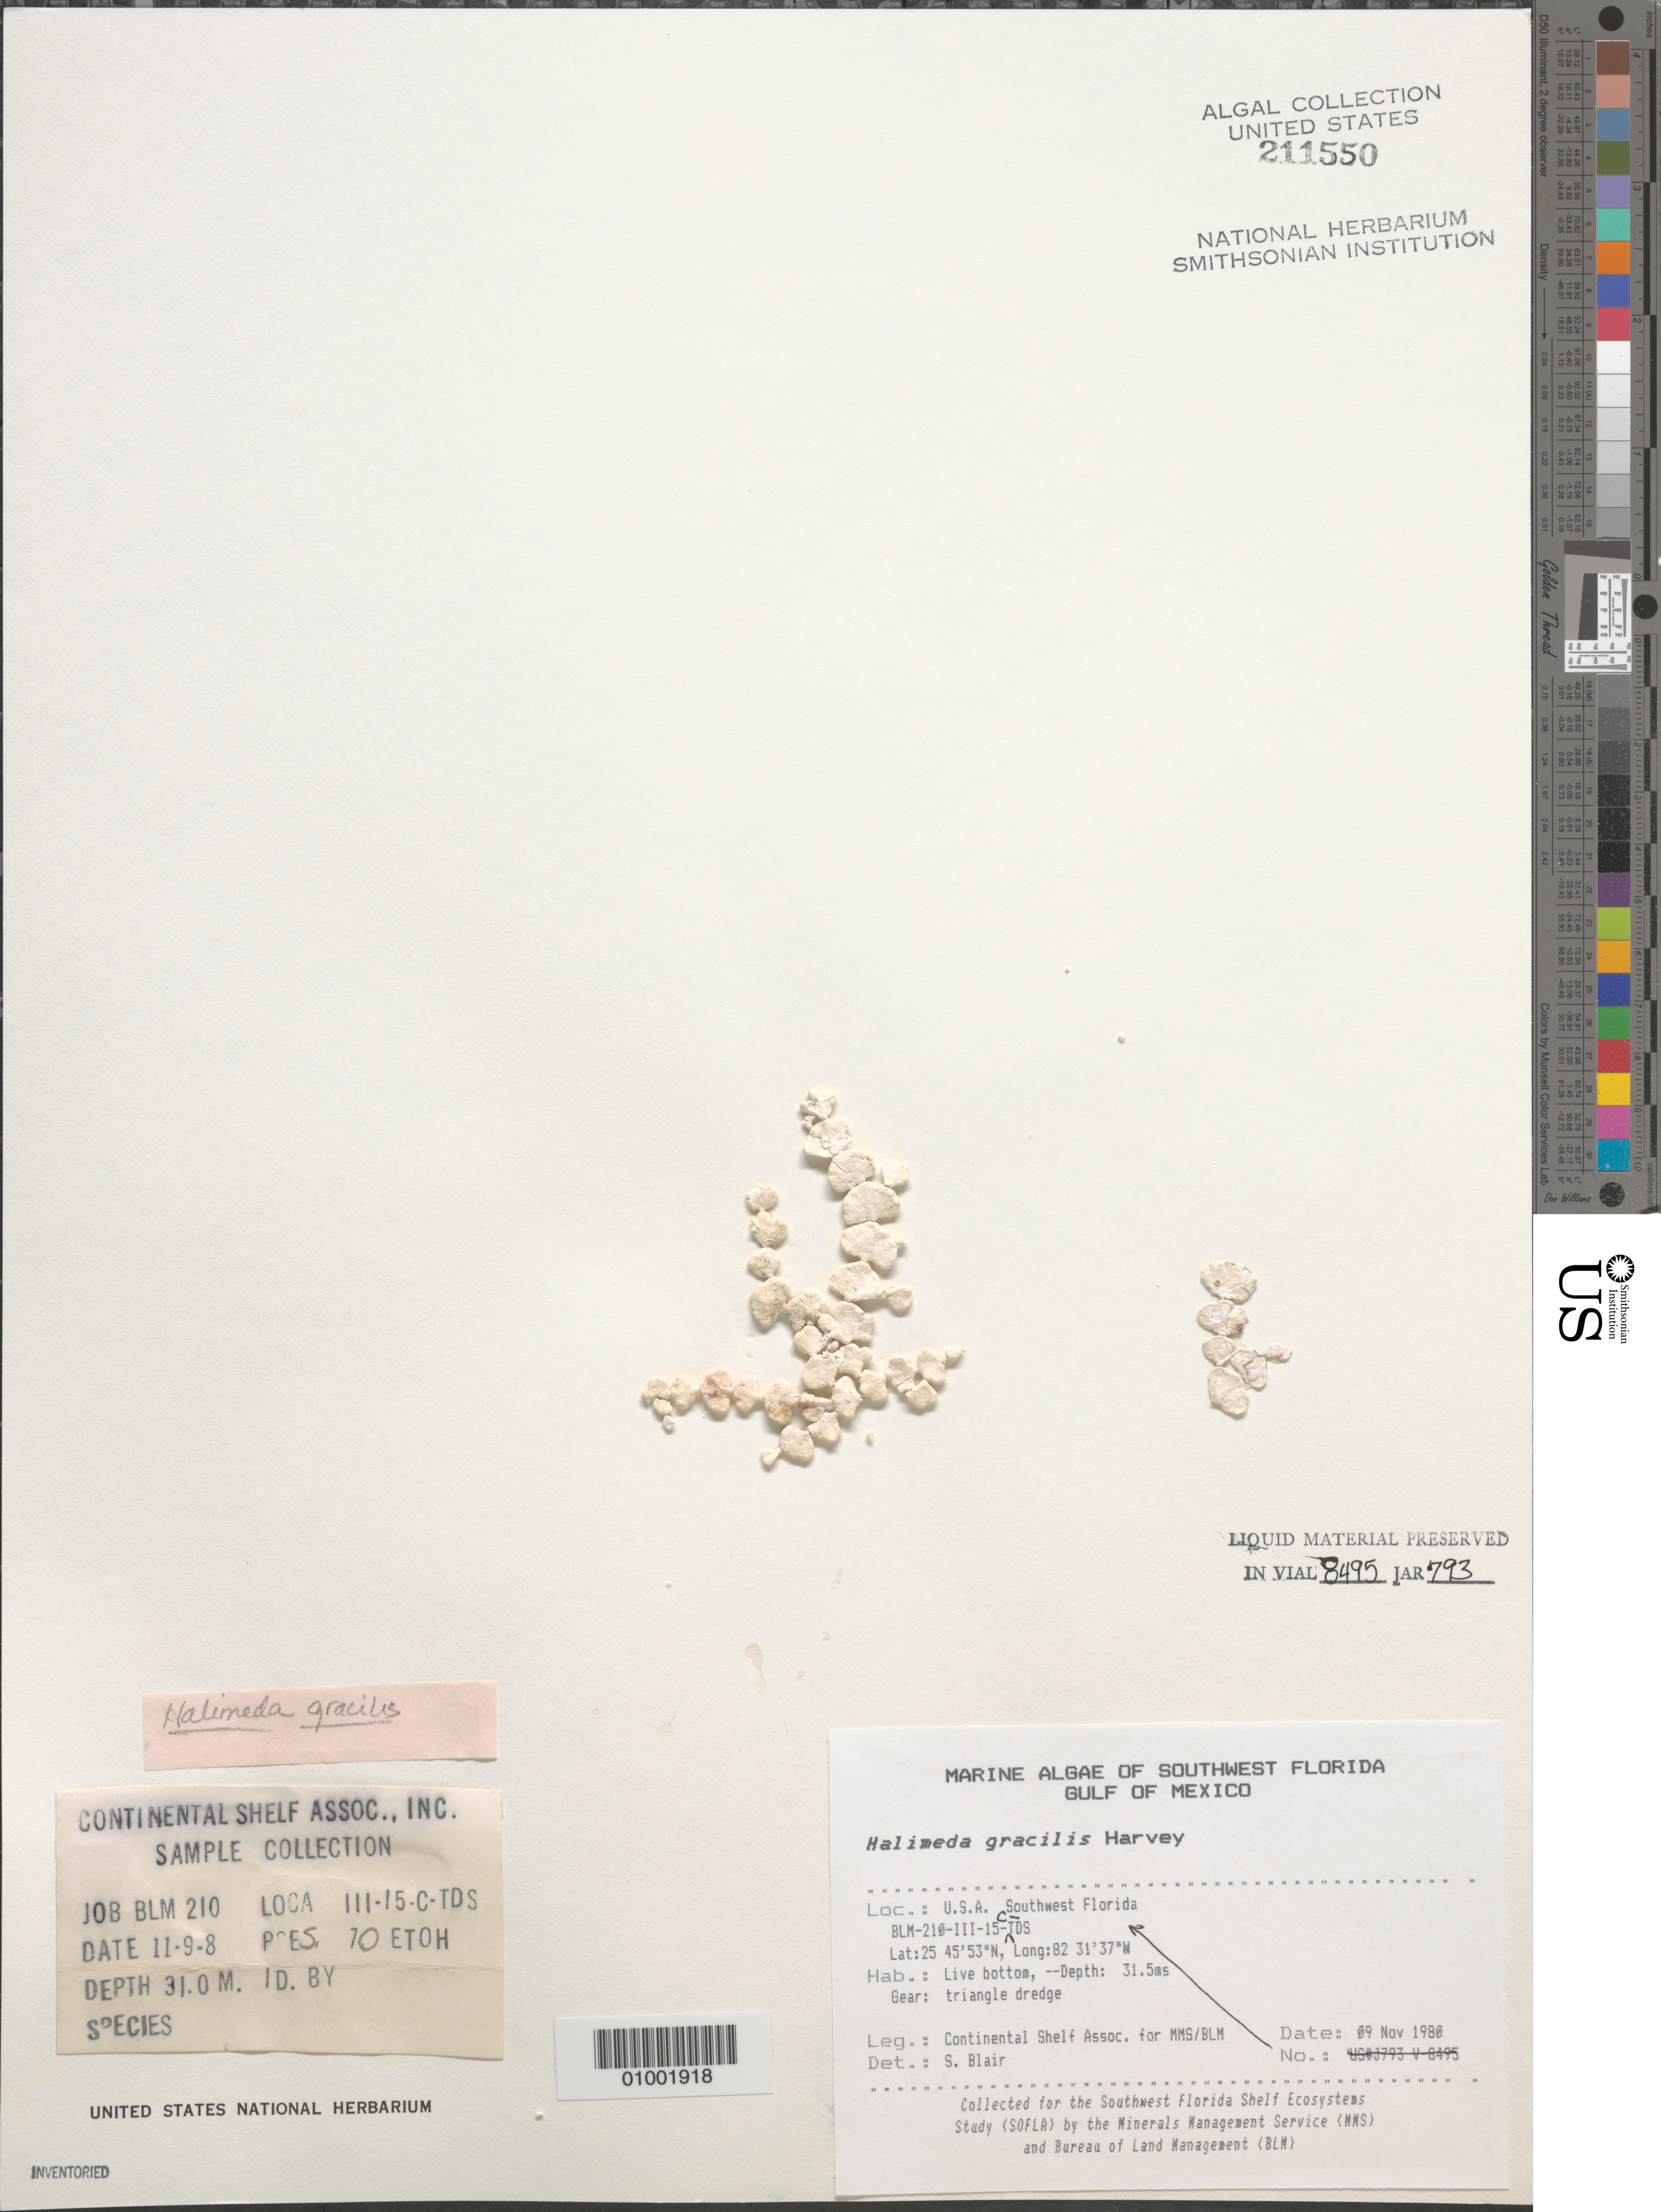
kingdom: Plantae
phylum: Chlorophyta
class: Ulvophyceae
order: Bryopsidales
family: Halimedaceae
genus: Halimeda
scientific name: Halimeda gracilis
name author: Harv. ex J. Agardh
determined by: Blair, S. M.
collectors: Continental Shelf Associates for the MMS/BLM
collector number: BLM-210-III-15-C-TDS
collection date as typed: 09 Nov 1980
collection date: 1980-11-09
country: United States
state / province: Florida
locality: Gulf of Mexico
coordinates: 25 45'53"N, 82 31'37"W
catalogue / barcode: US 211550